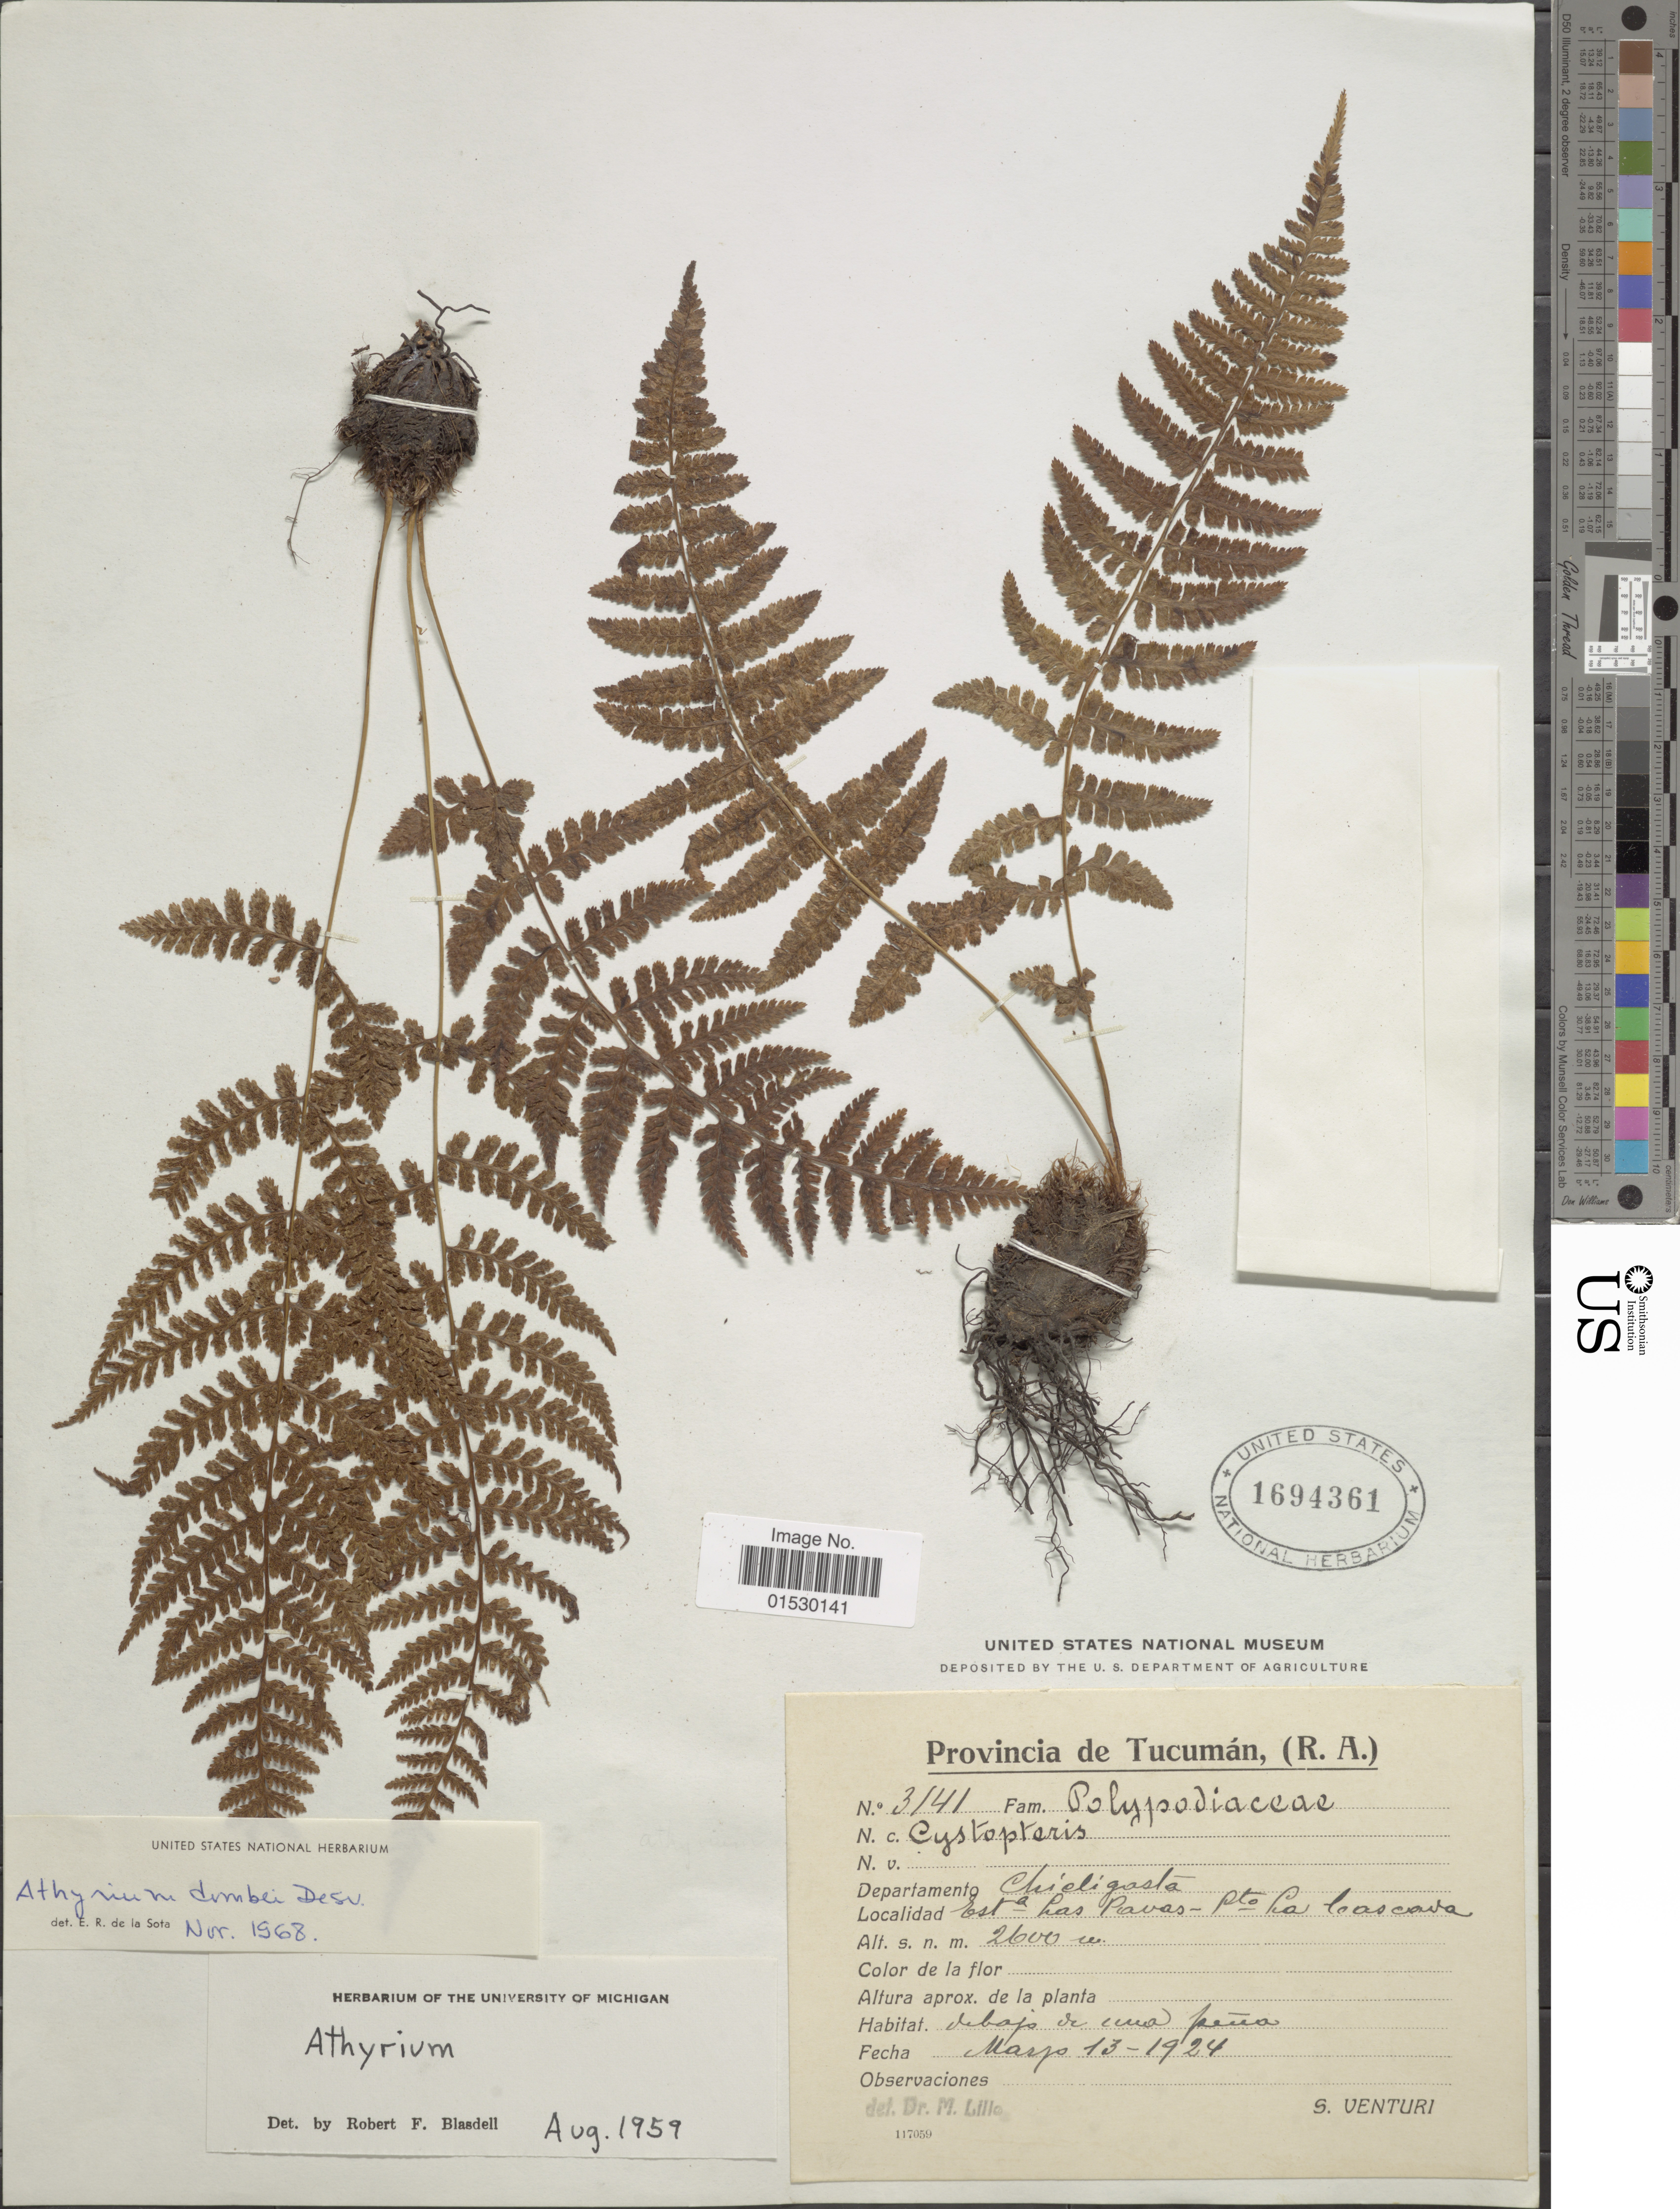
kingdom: Plantae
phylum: Tracheophyta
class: Polypodiopsida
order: Polypodiales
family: Athyriaceae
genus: Athyrium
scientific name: Athyrium dombei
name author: (Desv.) C. Chr.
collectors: S. Venturi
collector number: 3141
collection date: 1924-03-13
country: Argentina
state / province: Tucuman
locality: Departamento Chicligasta, Esta Las Pavas, Pto La Cascava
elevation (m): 2600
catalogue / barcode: US 1694361